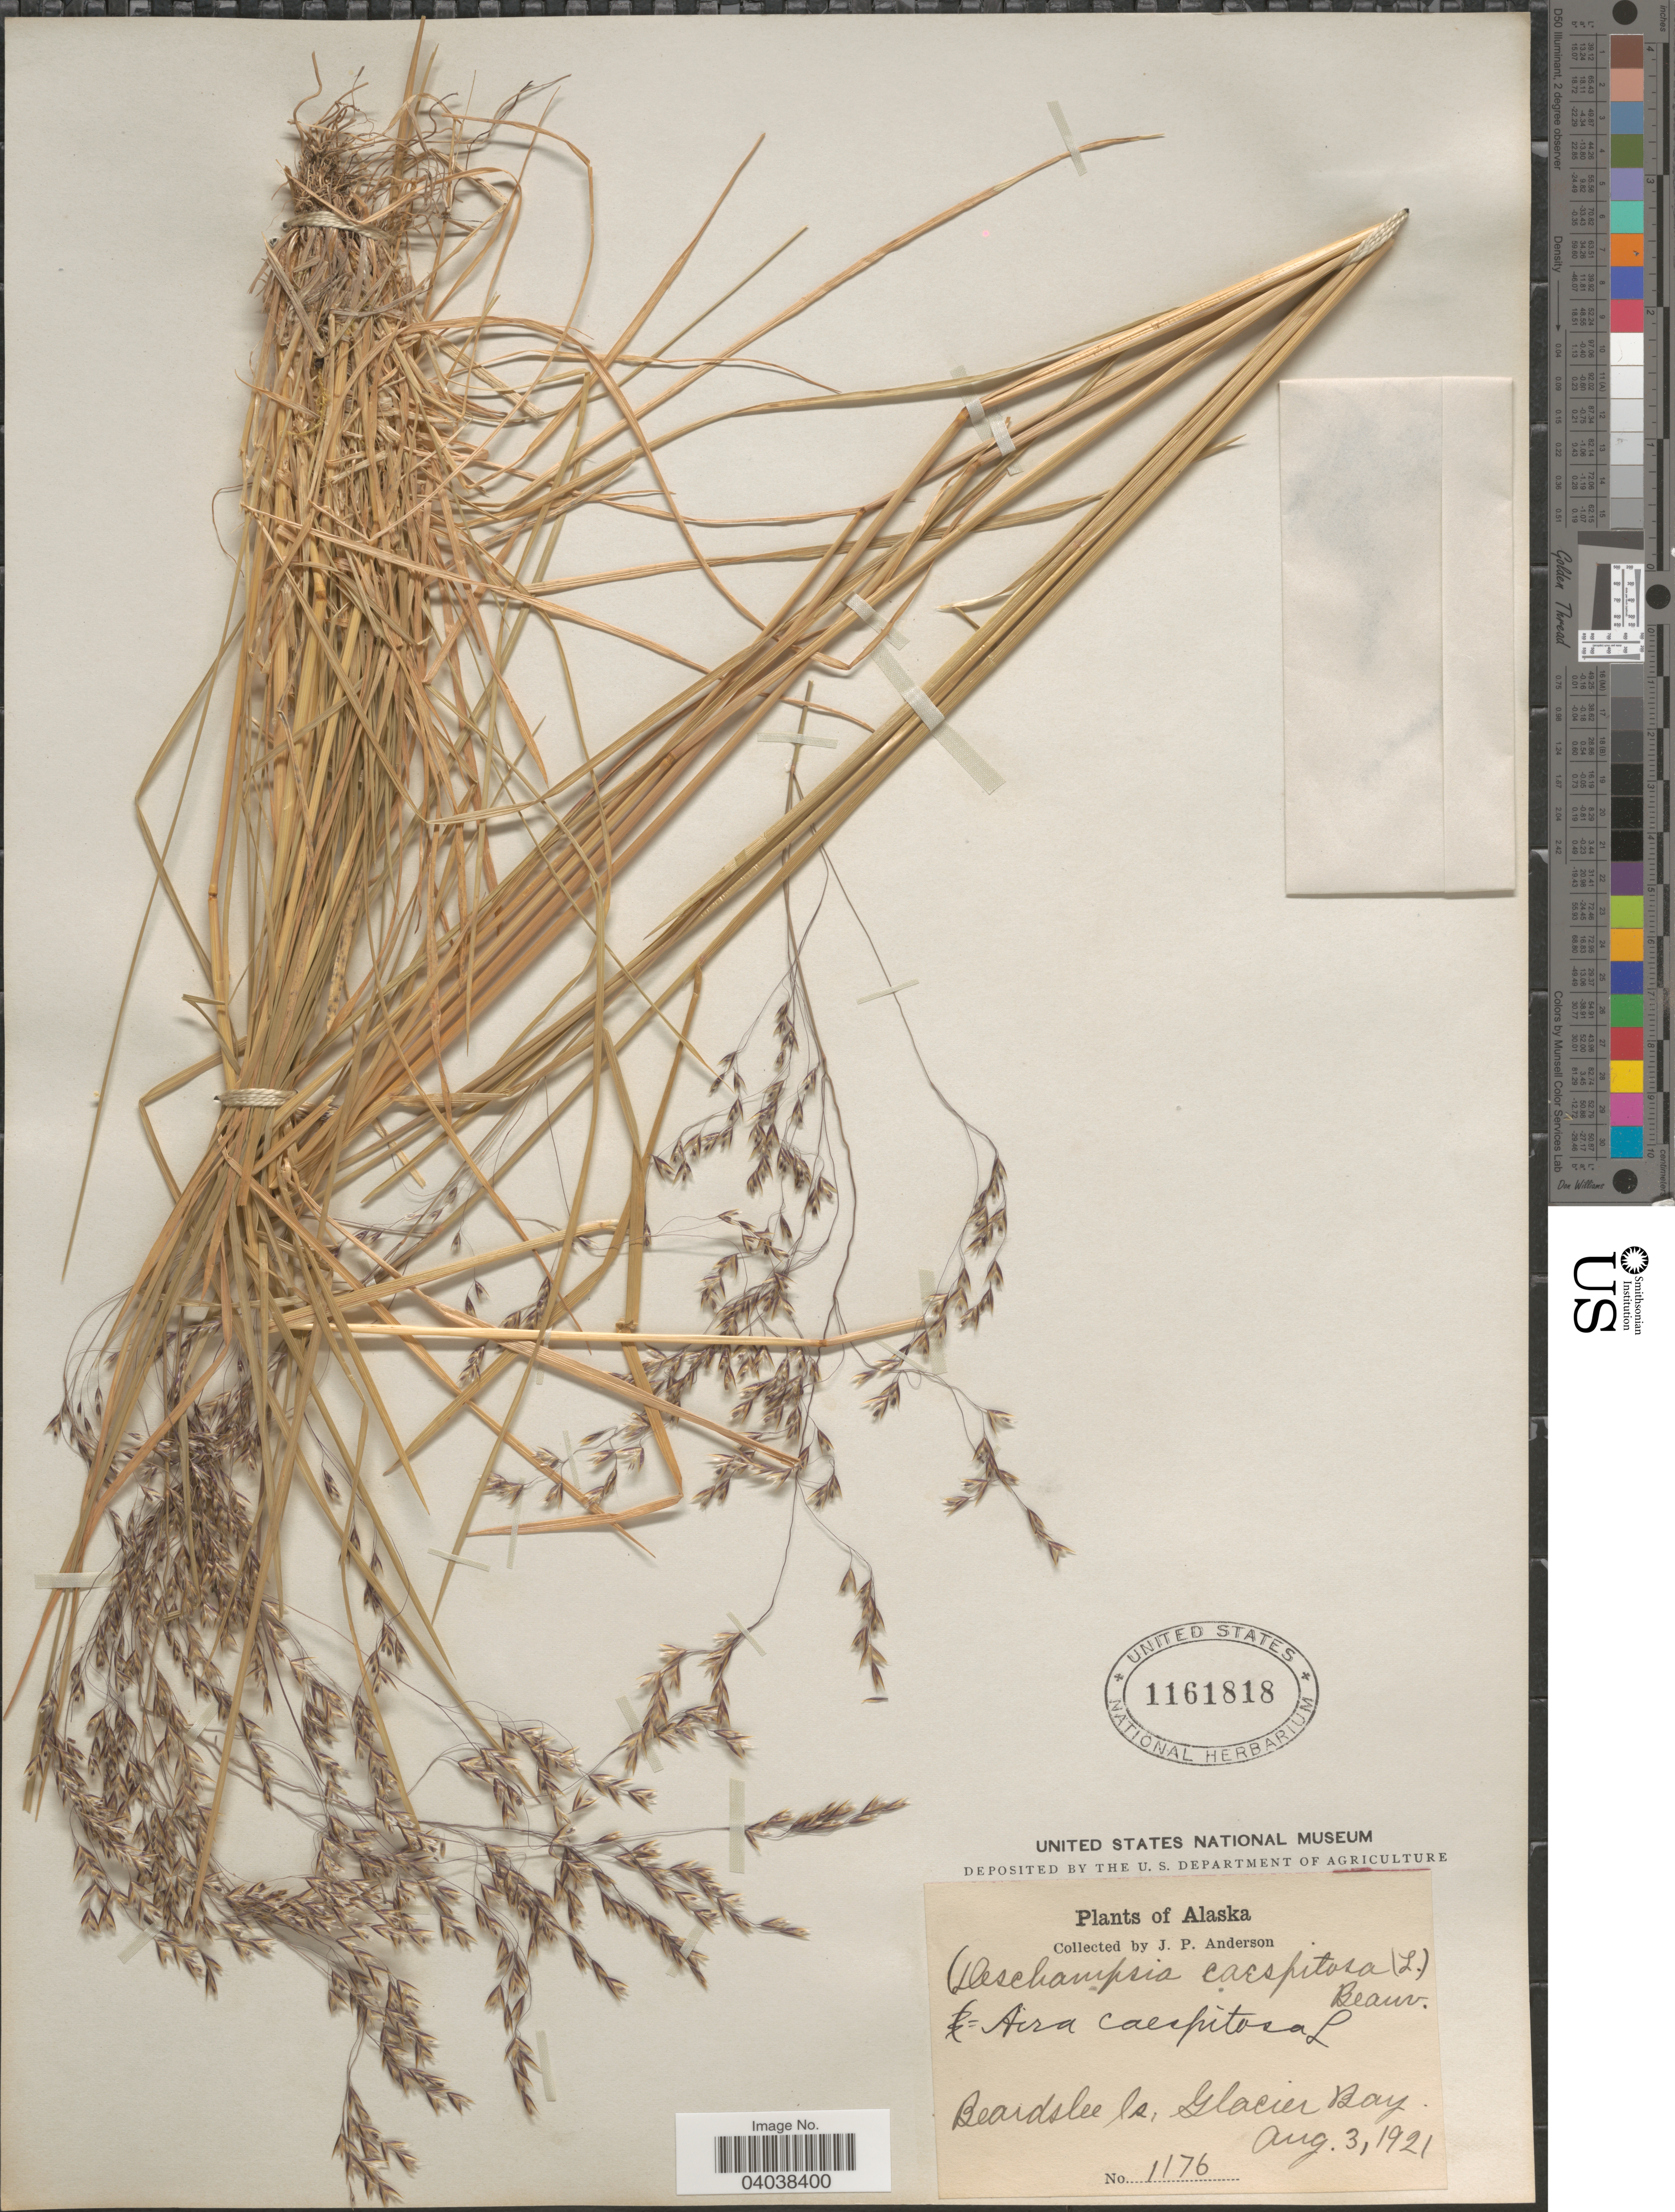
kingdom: Plantae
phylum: Tracheophyta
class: Liliopsida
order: Poales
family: Poaceae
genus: Deschampsia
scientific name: Deschampsia cespitosa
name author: (L.) P. Beauv.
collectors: J. P. Anderson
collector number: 1176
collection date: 1921-08-03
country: United States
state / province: Alaska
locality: Beardslee Is., Glacier Bay.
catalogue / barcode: US 1161818